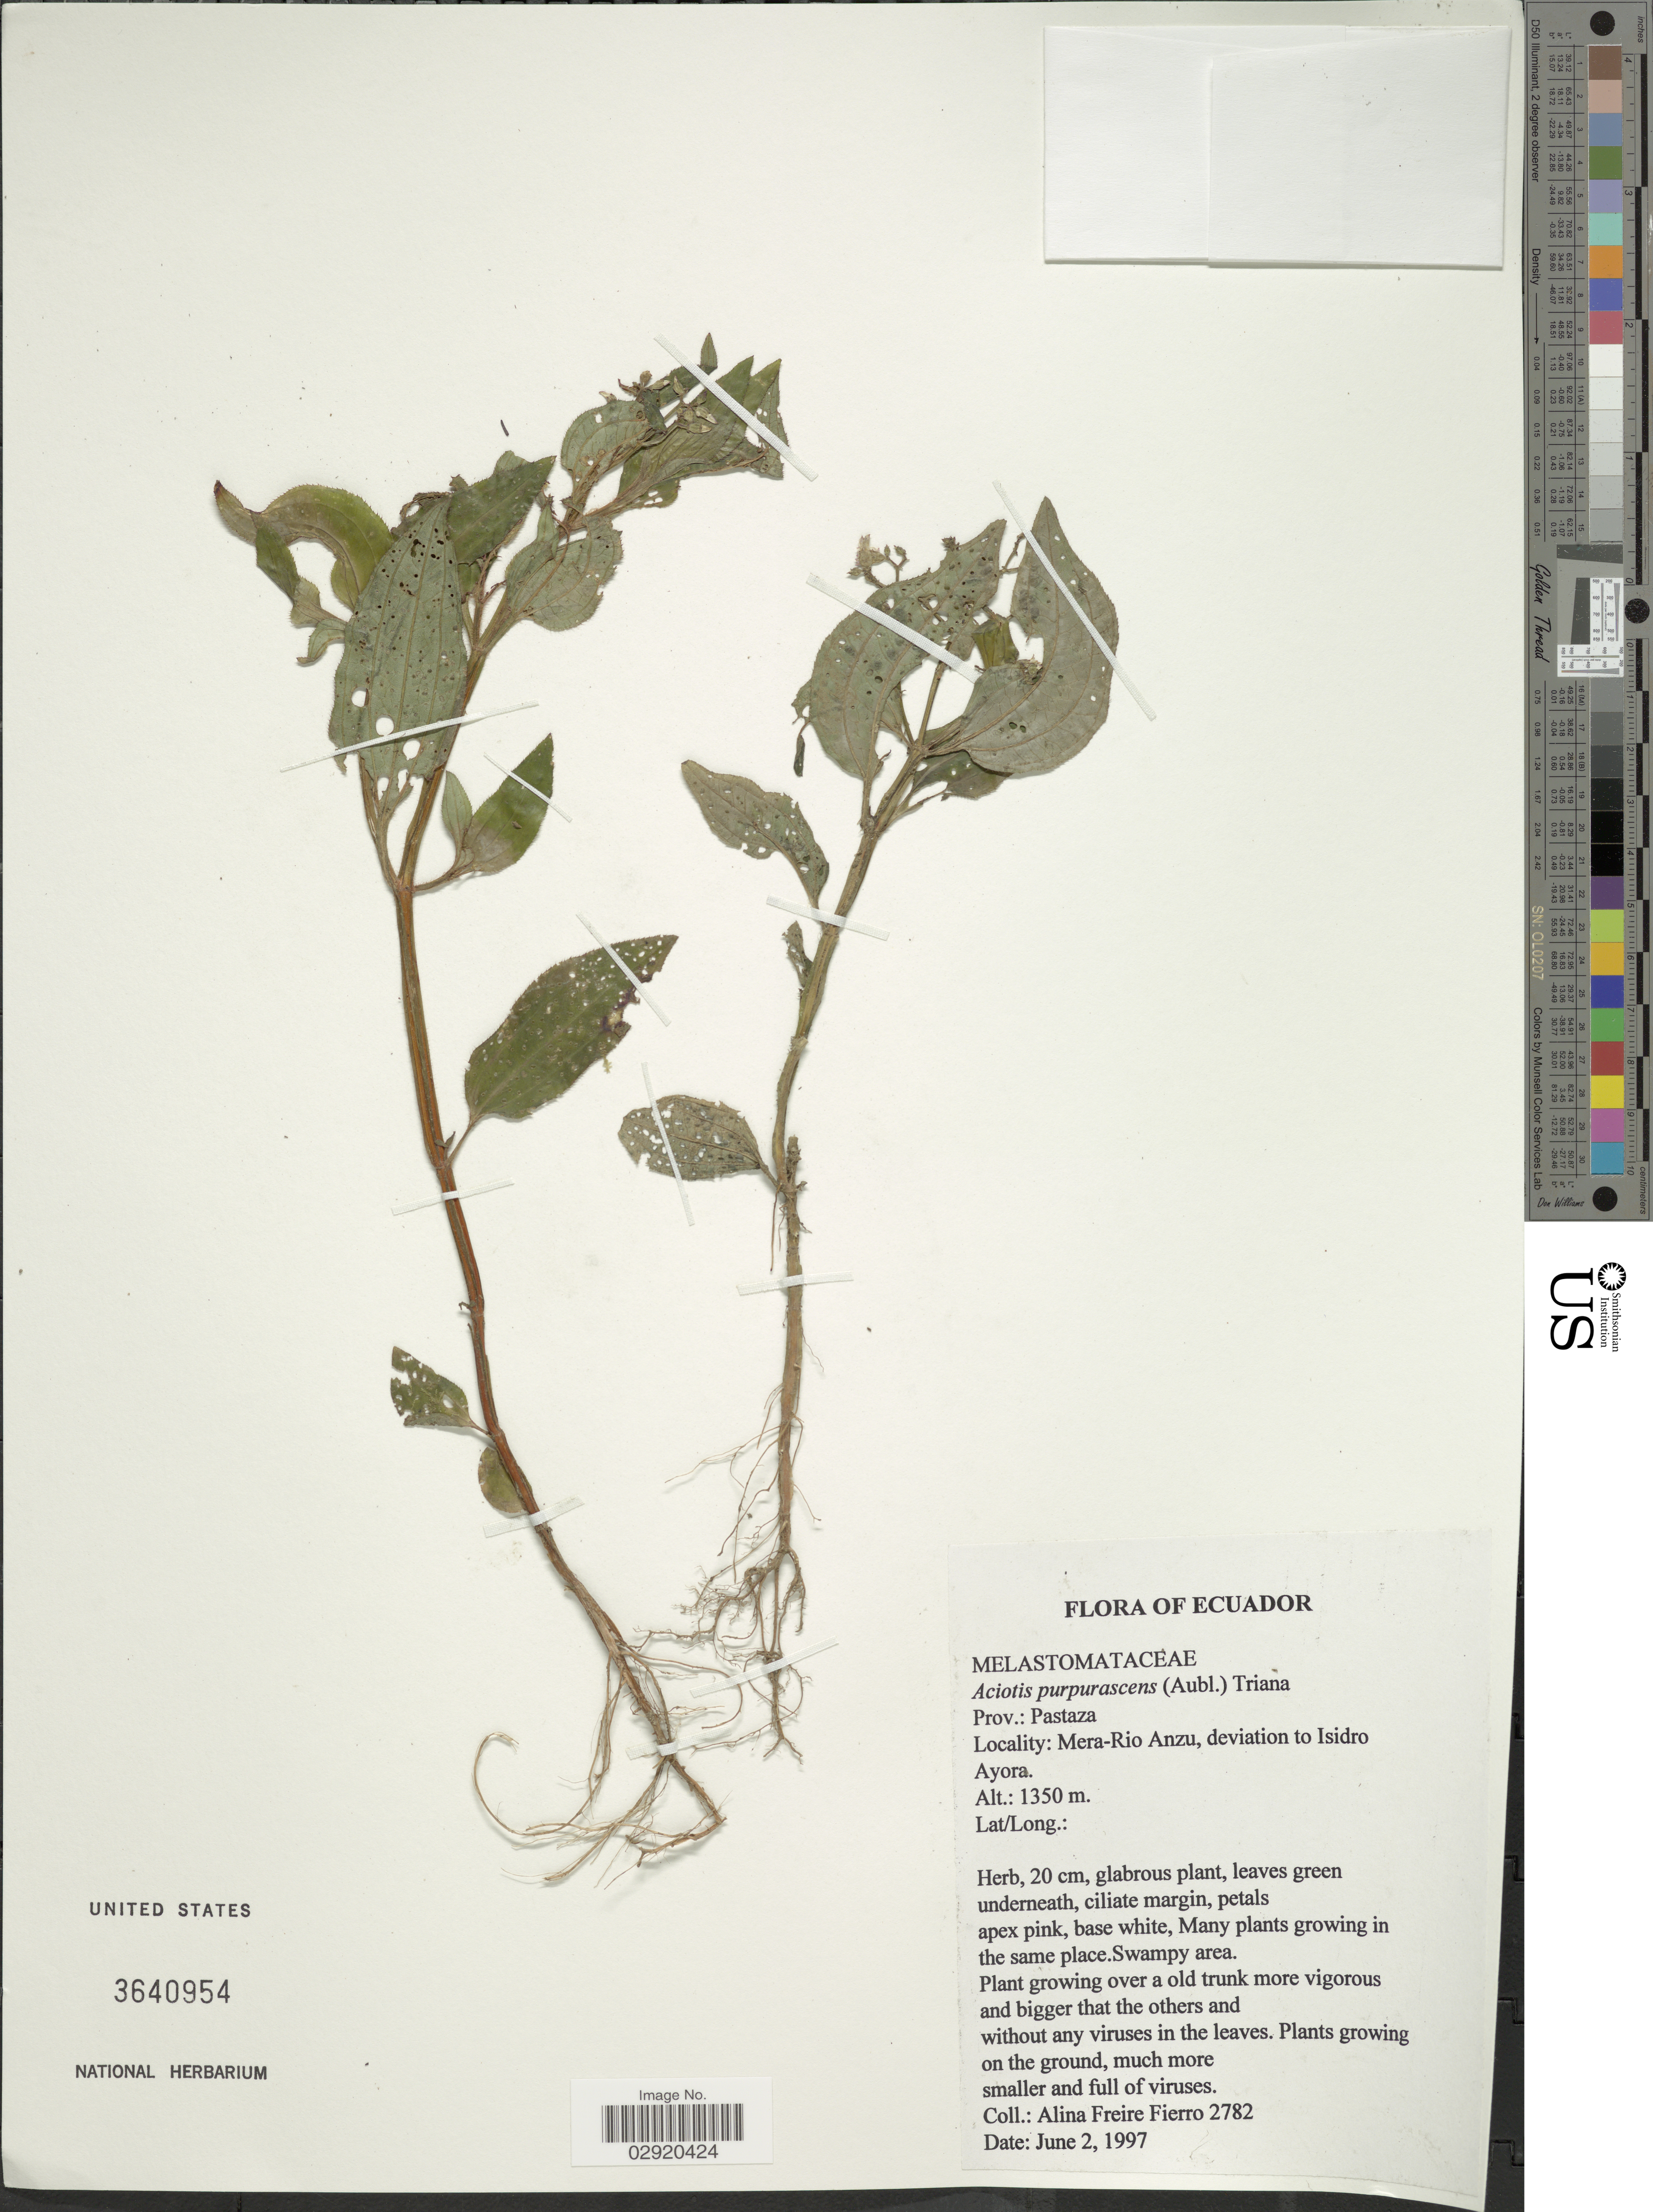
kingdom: Plantae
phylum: Tracheophyta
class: Magnoliopsida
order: Myrtales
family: Melastomataceae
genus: Aciotis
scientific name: Aciotis purpurascens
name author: (Aubl.) Triana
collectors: A. Freire-Fierro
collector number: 2782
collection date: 1997-06-02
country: Ecuador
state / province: Pastaza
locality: Prov.: Pastaza. Mera-Rio Anzu, deviation to Isidro Ayora.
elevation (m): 1350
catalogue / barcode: US 3640954